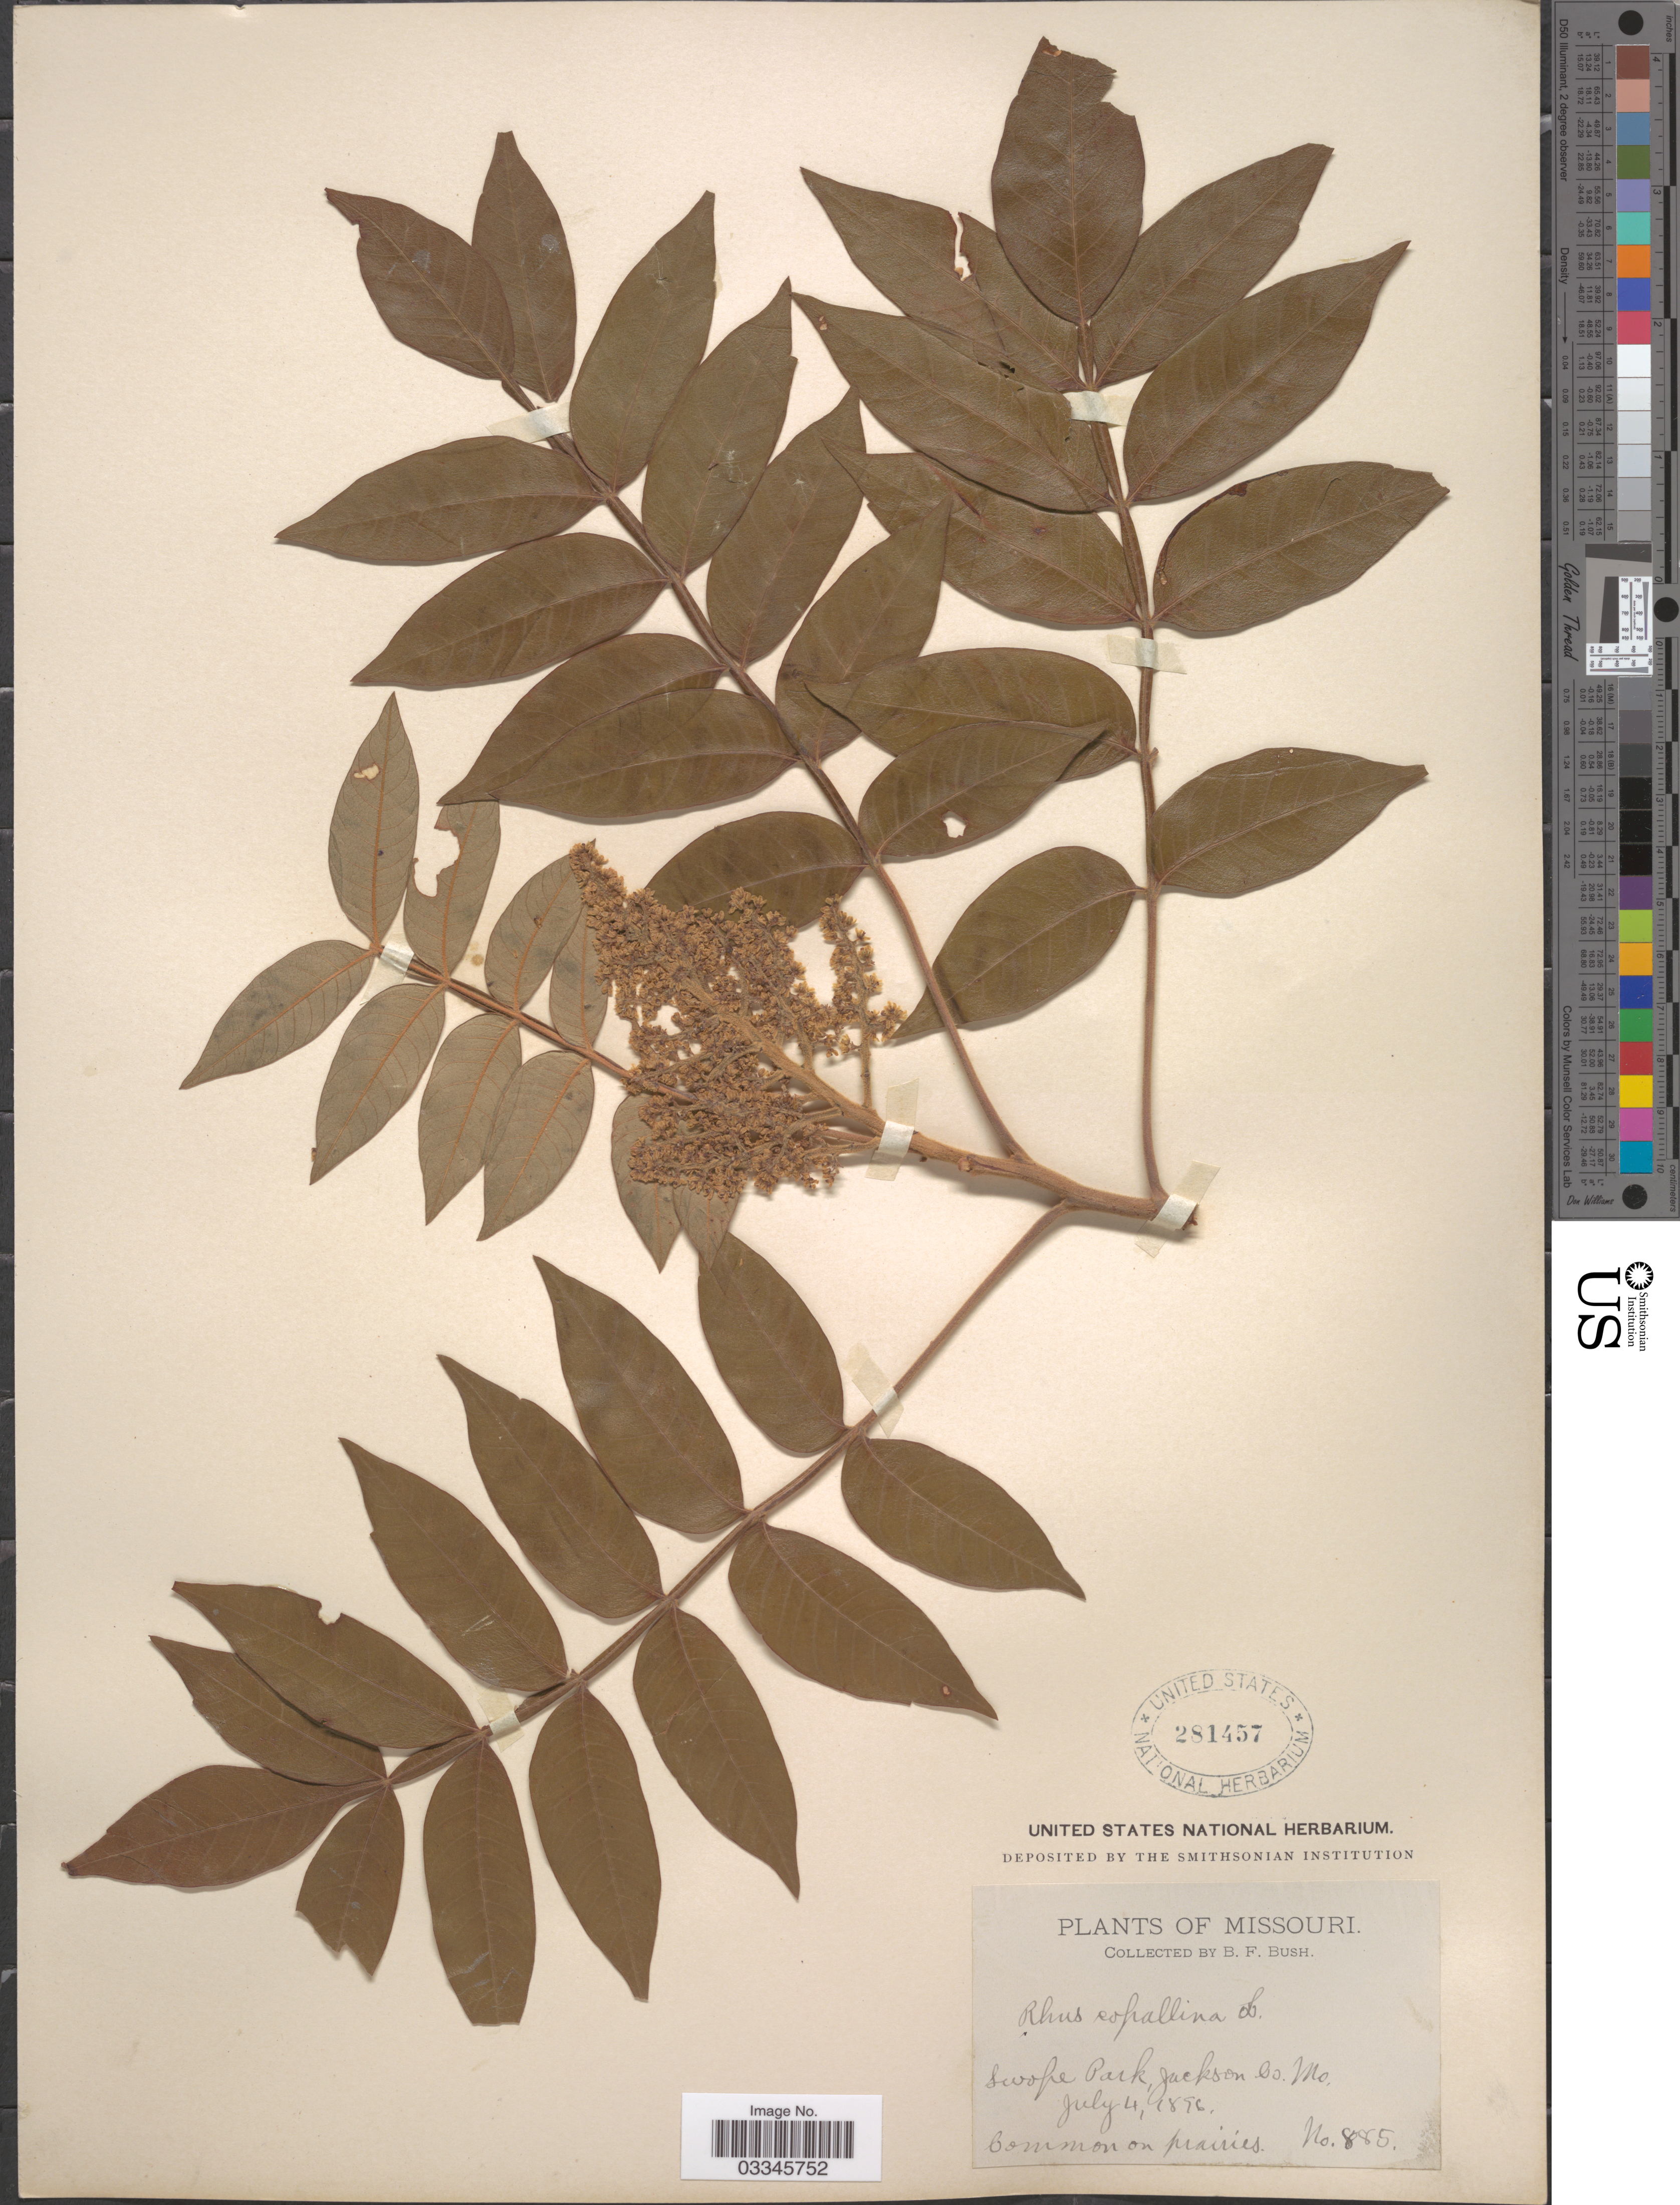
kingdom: Plantae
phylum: Tracheophyta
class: Magnoliopsida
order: Sapindales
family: Anacardiaceae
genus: Rhus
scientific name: Rhus copallinum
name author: L.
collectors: B. F. Bush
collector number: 885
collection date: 1896-07-04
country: United States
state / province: Missouri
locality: Swope Park, Jackson Co.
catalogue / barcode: US 281457